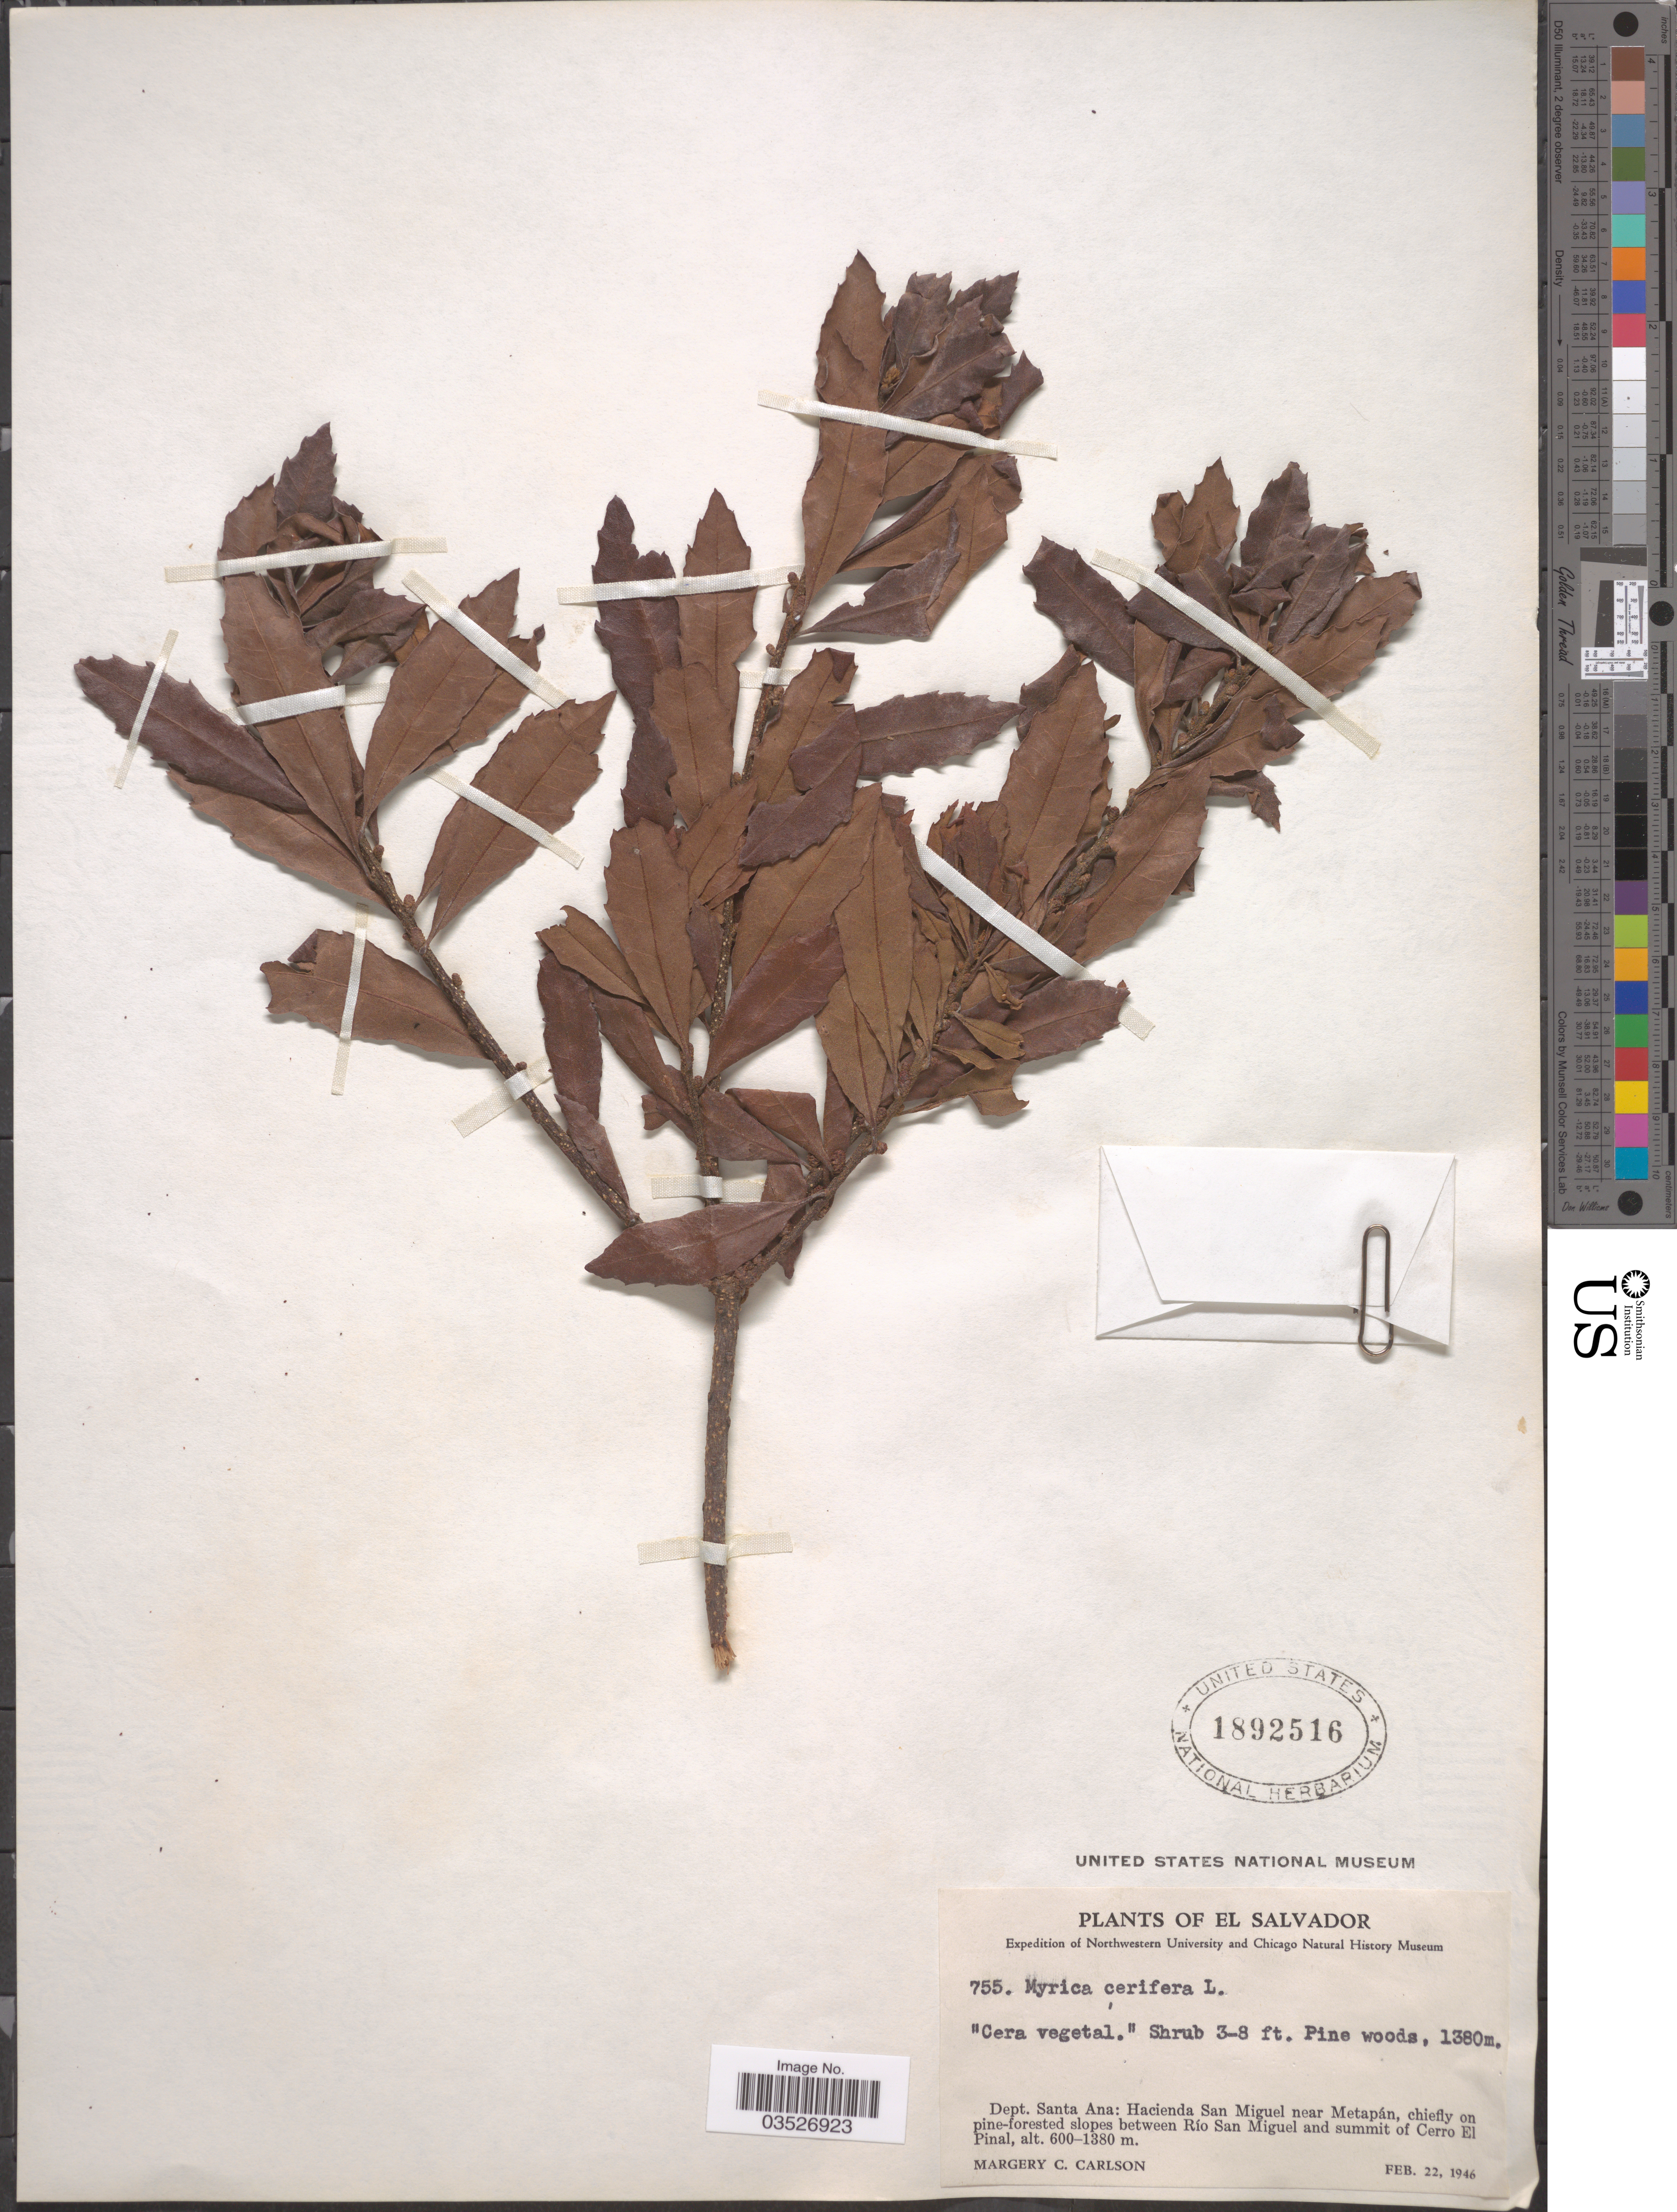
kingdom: Plantae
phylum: Tracheophyta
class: Magnoliopsida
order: Fagales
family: Myricaceae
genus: Myrica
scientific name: Myrica cerifera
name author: L.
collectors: M. C. Carlson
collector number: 755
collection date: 1946-02-22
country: El Salvador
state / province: Santa Ana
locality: Dept. Santa Ana: Hacienda San Miguel near Metapán, chiefly on pine-forested slopes between Río San Miguel and summit of Cerro El Pinal.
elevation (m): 600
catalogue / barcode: US 1892516